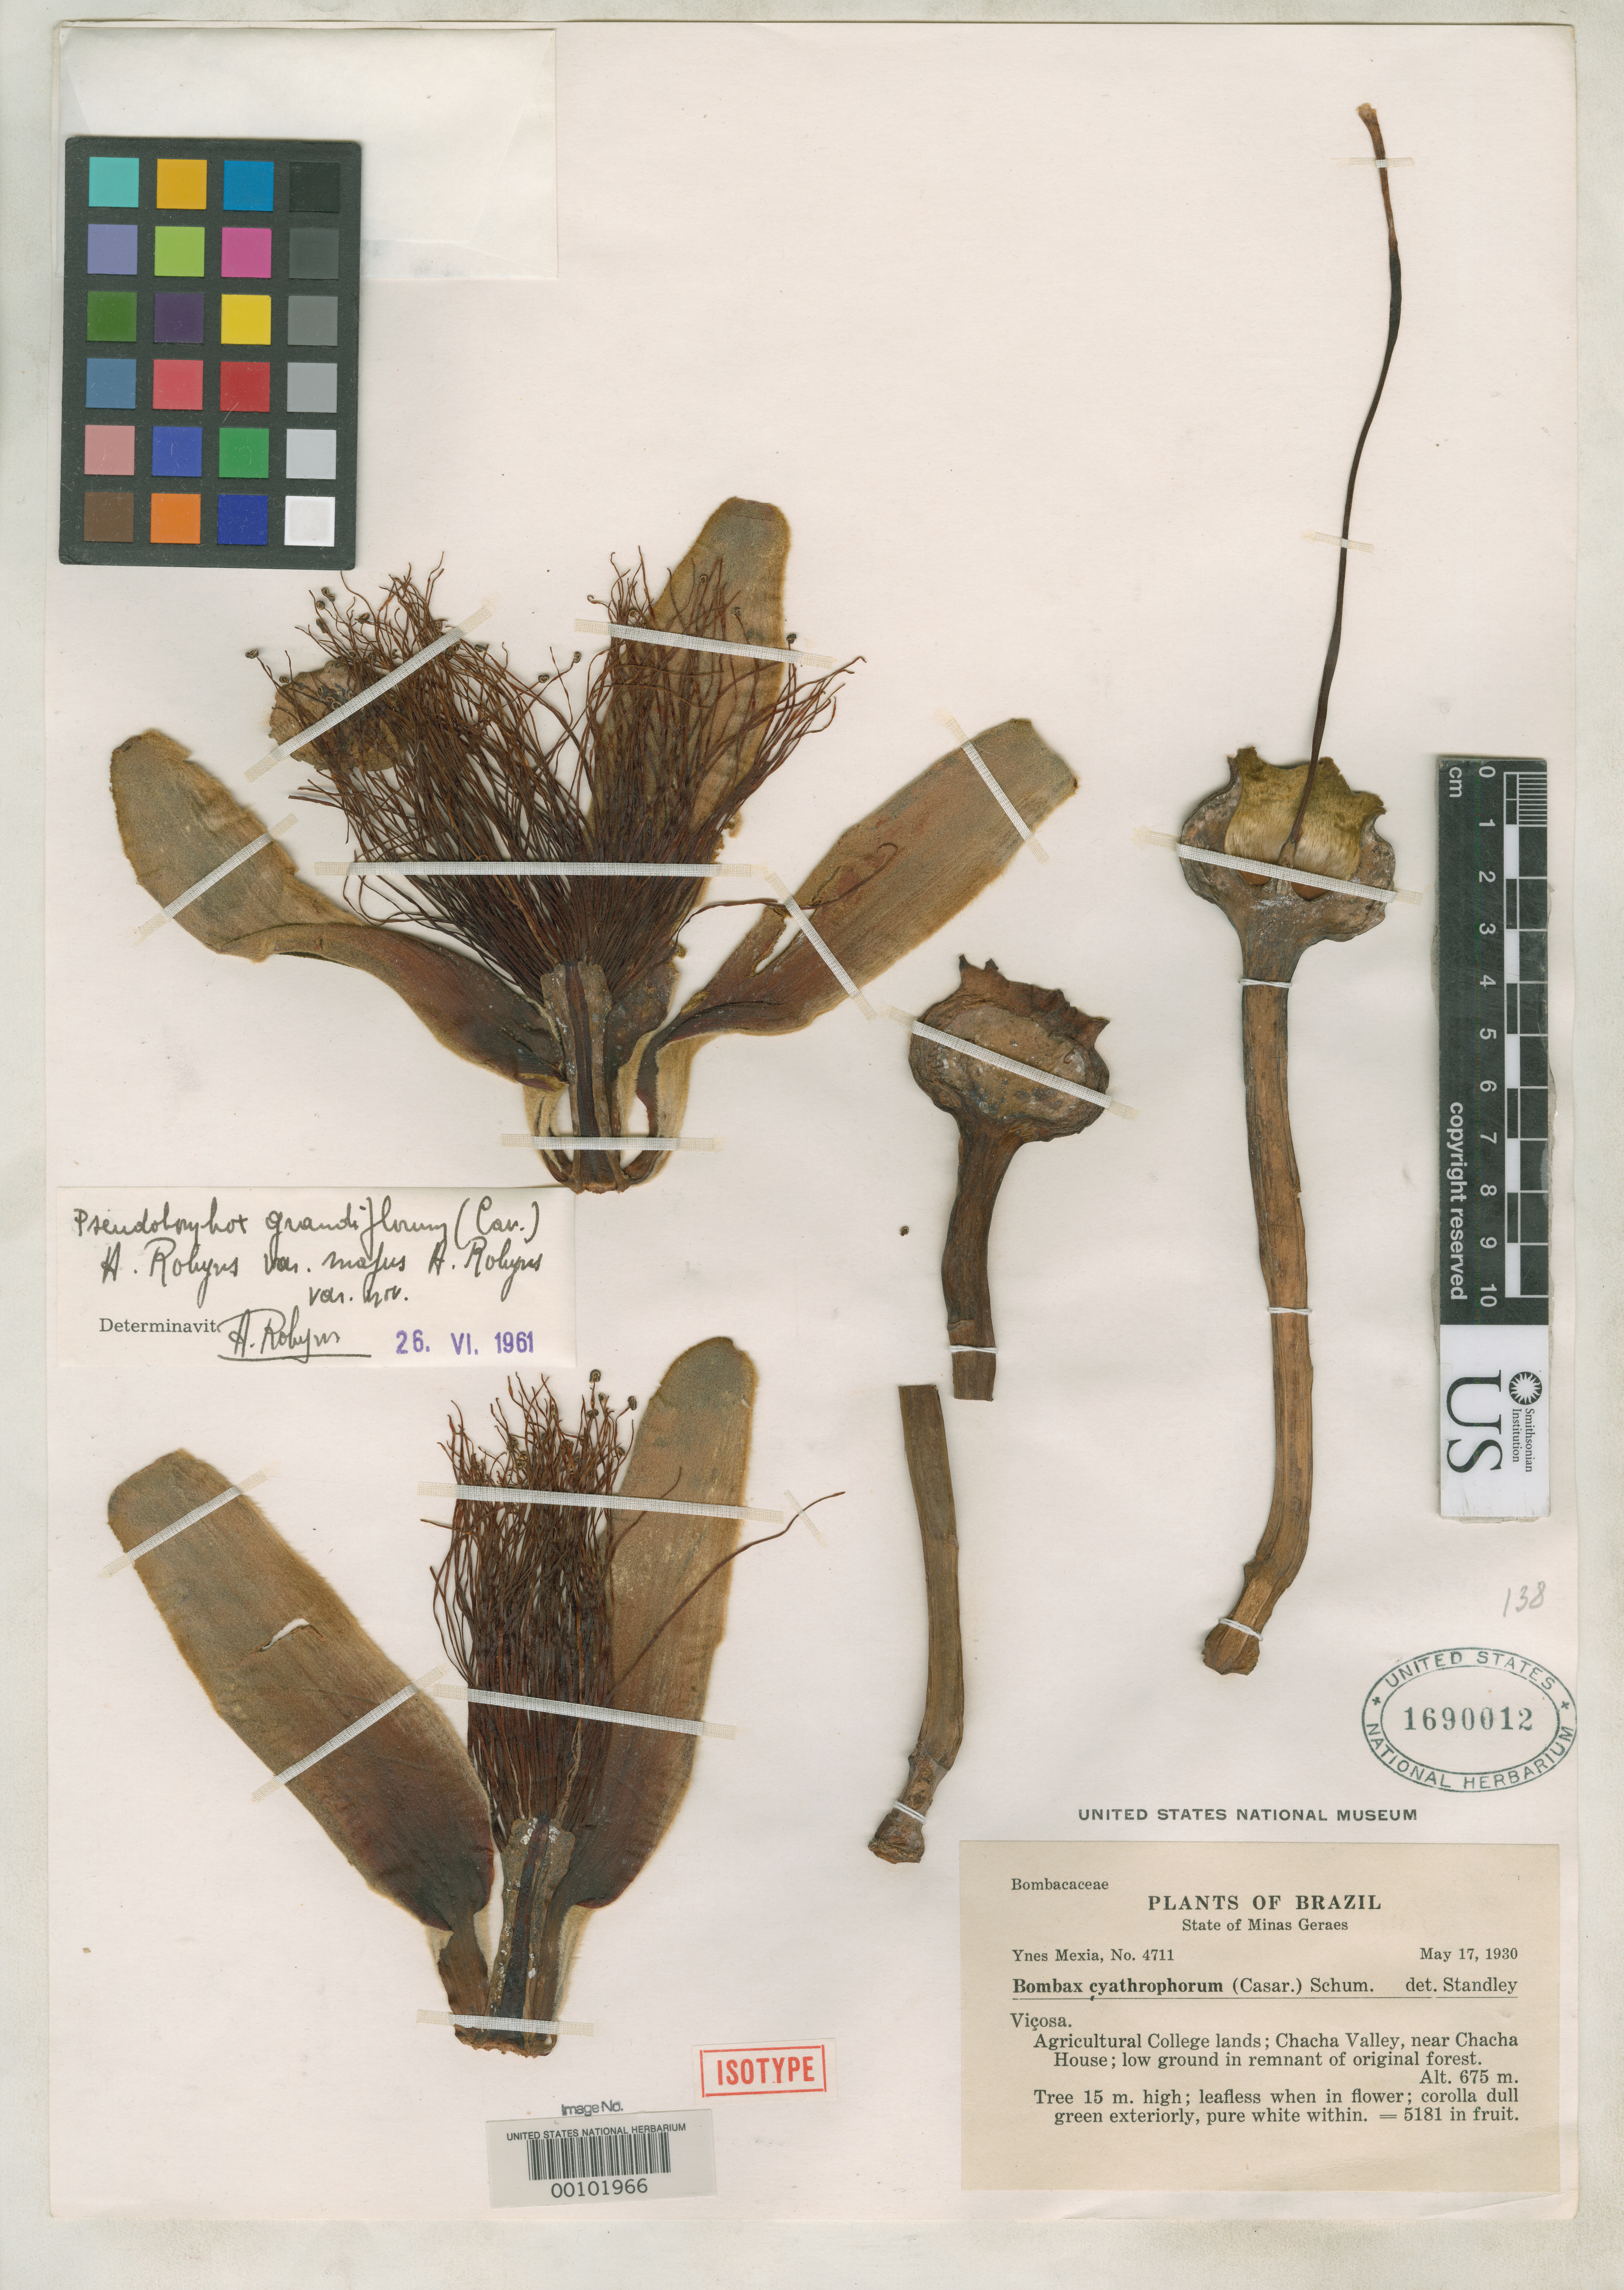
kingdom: Plantae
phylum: Tracheophyta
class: Magnoliopsida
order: Malvales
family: Malvaceae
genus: Pseudobombax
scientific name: Pseudobombax grandiflorum var. majus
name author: A. Robyns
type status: Isotype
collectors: Y. Mexia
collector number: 4711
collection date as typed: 17 May 1930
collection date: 1930-05-17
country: Brazil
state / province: Minas Gerais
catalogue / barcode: US 1690012